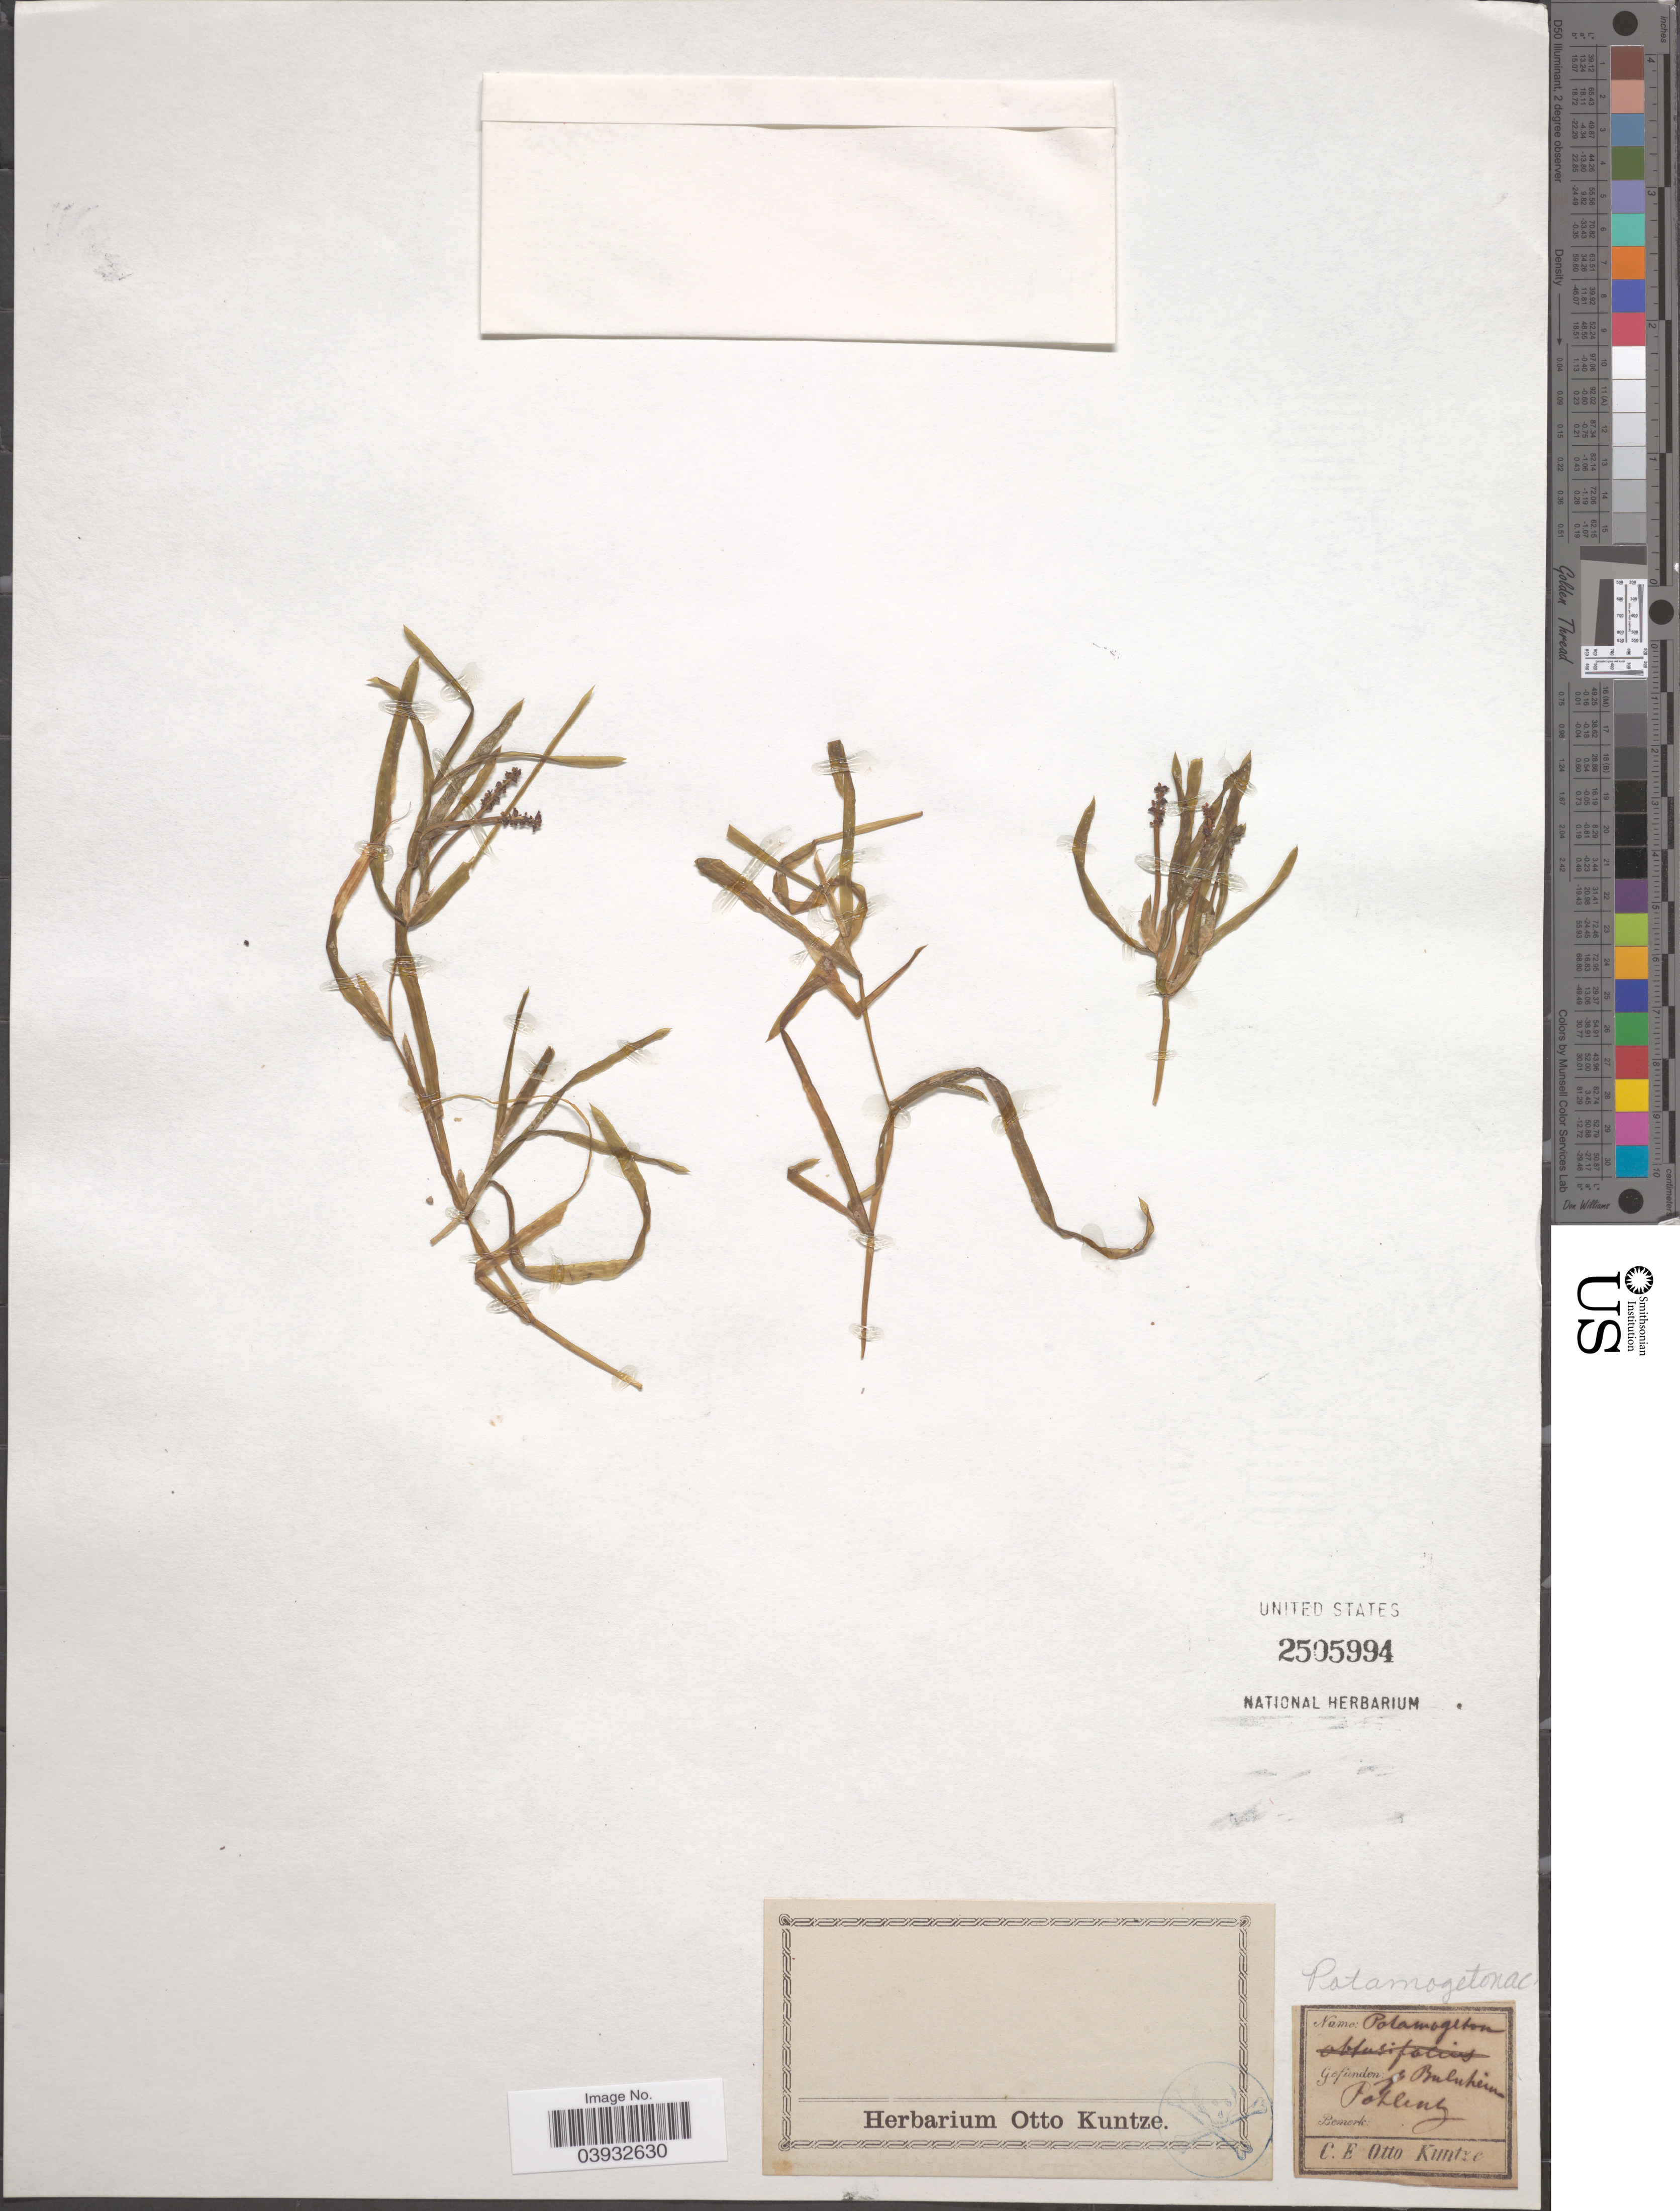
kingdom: Plantae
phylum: Tracheophyta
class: Liliopsida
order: Alismatales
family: Potamogetonaceae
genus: Potamogeton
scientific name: Potamogeton sp.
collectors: Bulnheim & ex herb. Otto Kuntze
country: Germany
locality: Buluhein Pohlenz. [interpreted]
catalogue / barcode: US 2505994